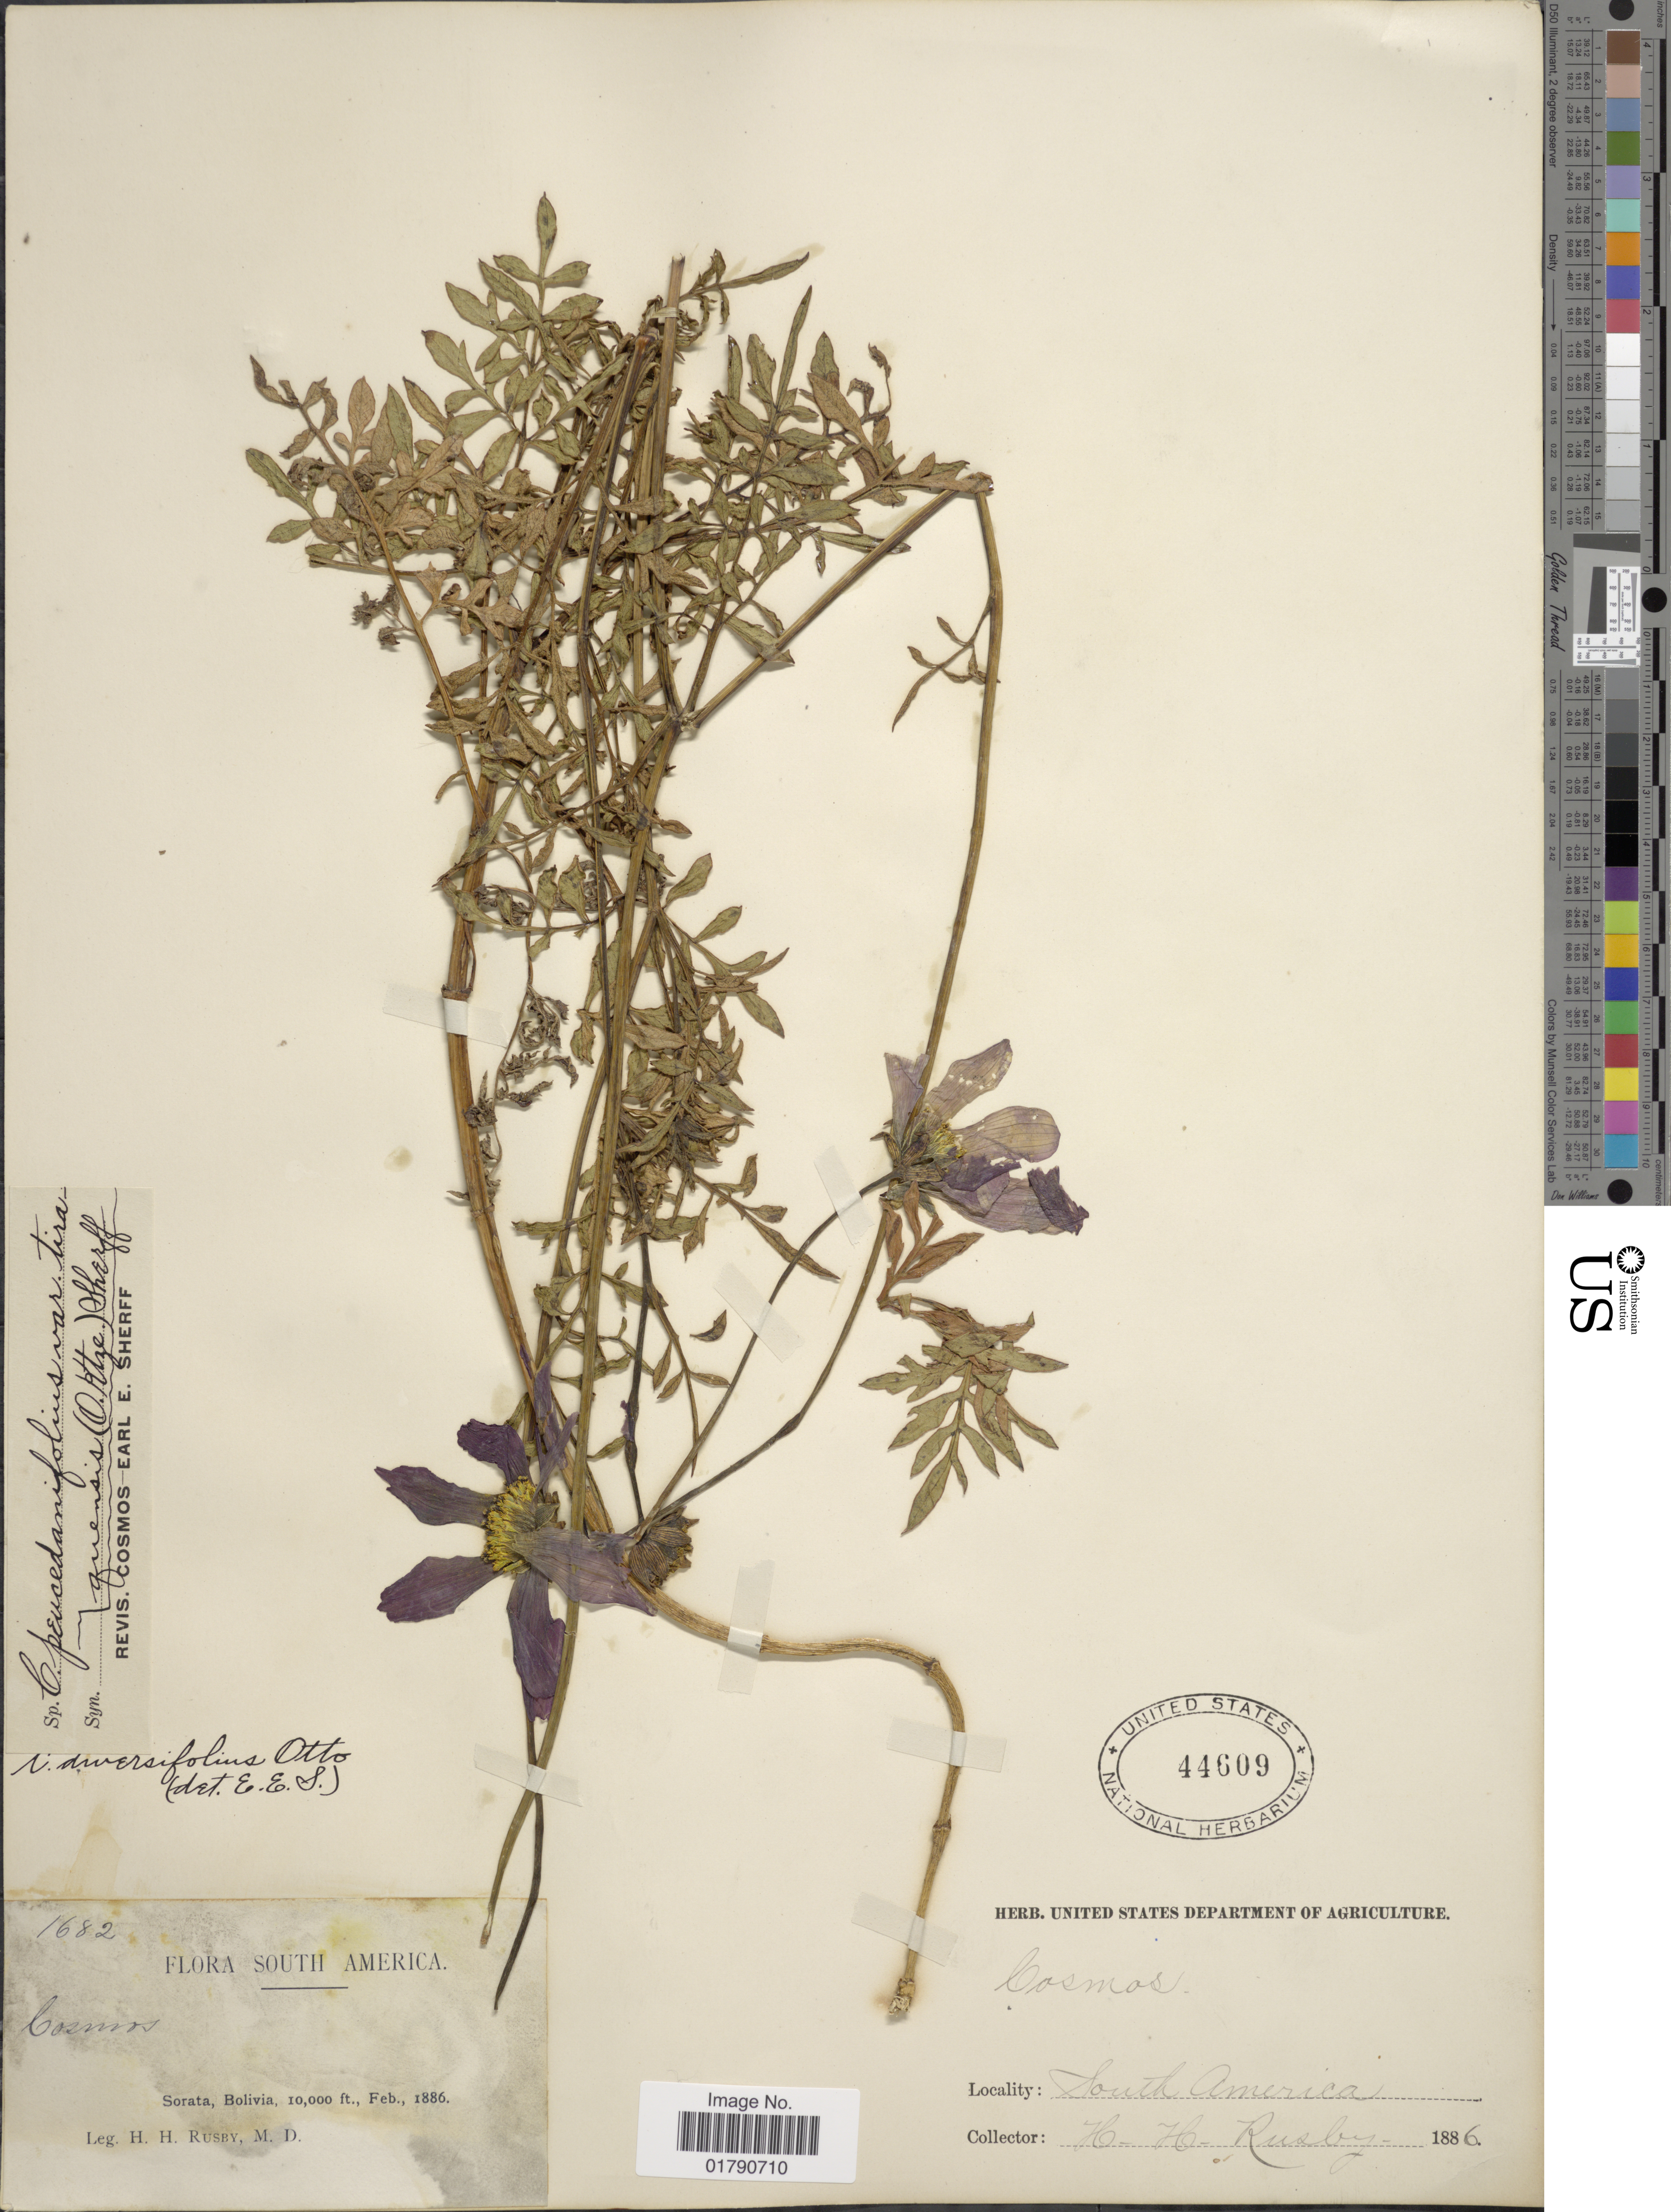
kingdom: Plantae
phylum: Tracheophyta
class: Magnoliopsida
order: Asterales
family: Asteraceae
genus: Cosmos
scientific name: Cosmos peucedanifolius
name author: Wedd.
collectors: H. H. Rusby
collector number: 1682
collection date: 1886-02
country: Bolivia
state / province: La Páz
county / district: Larecaja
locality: Sorata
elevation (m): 3048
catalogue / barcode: US 44609